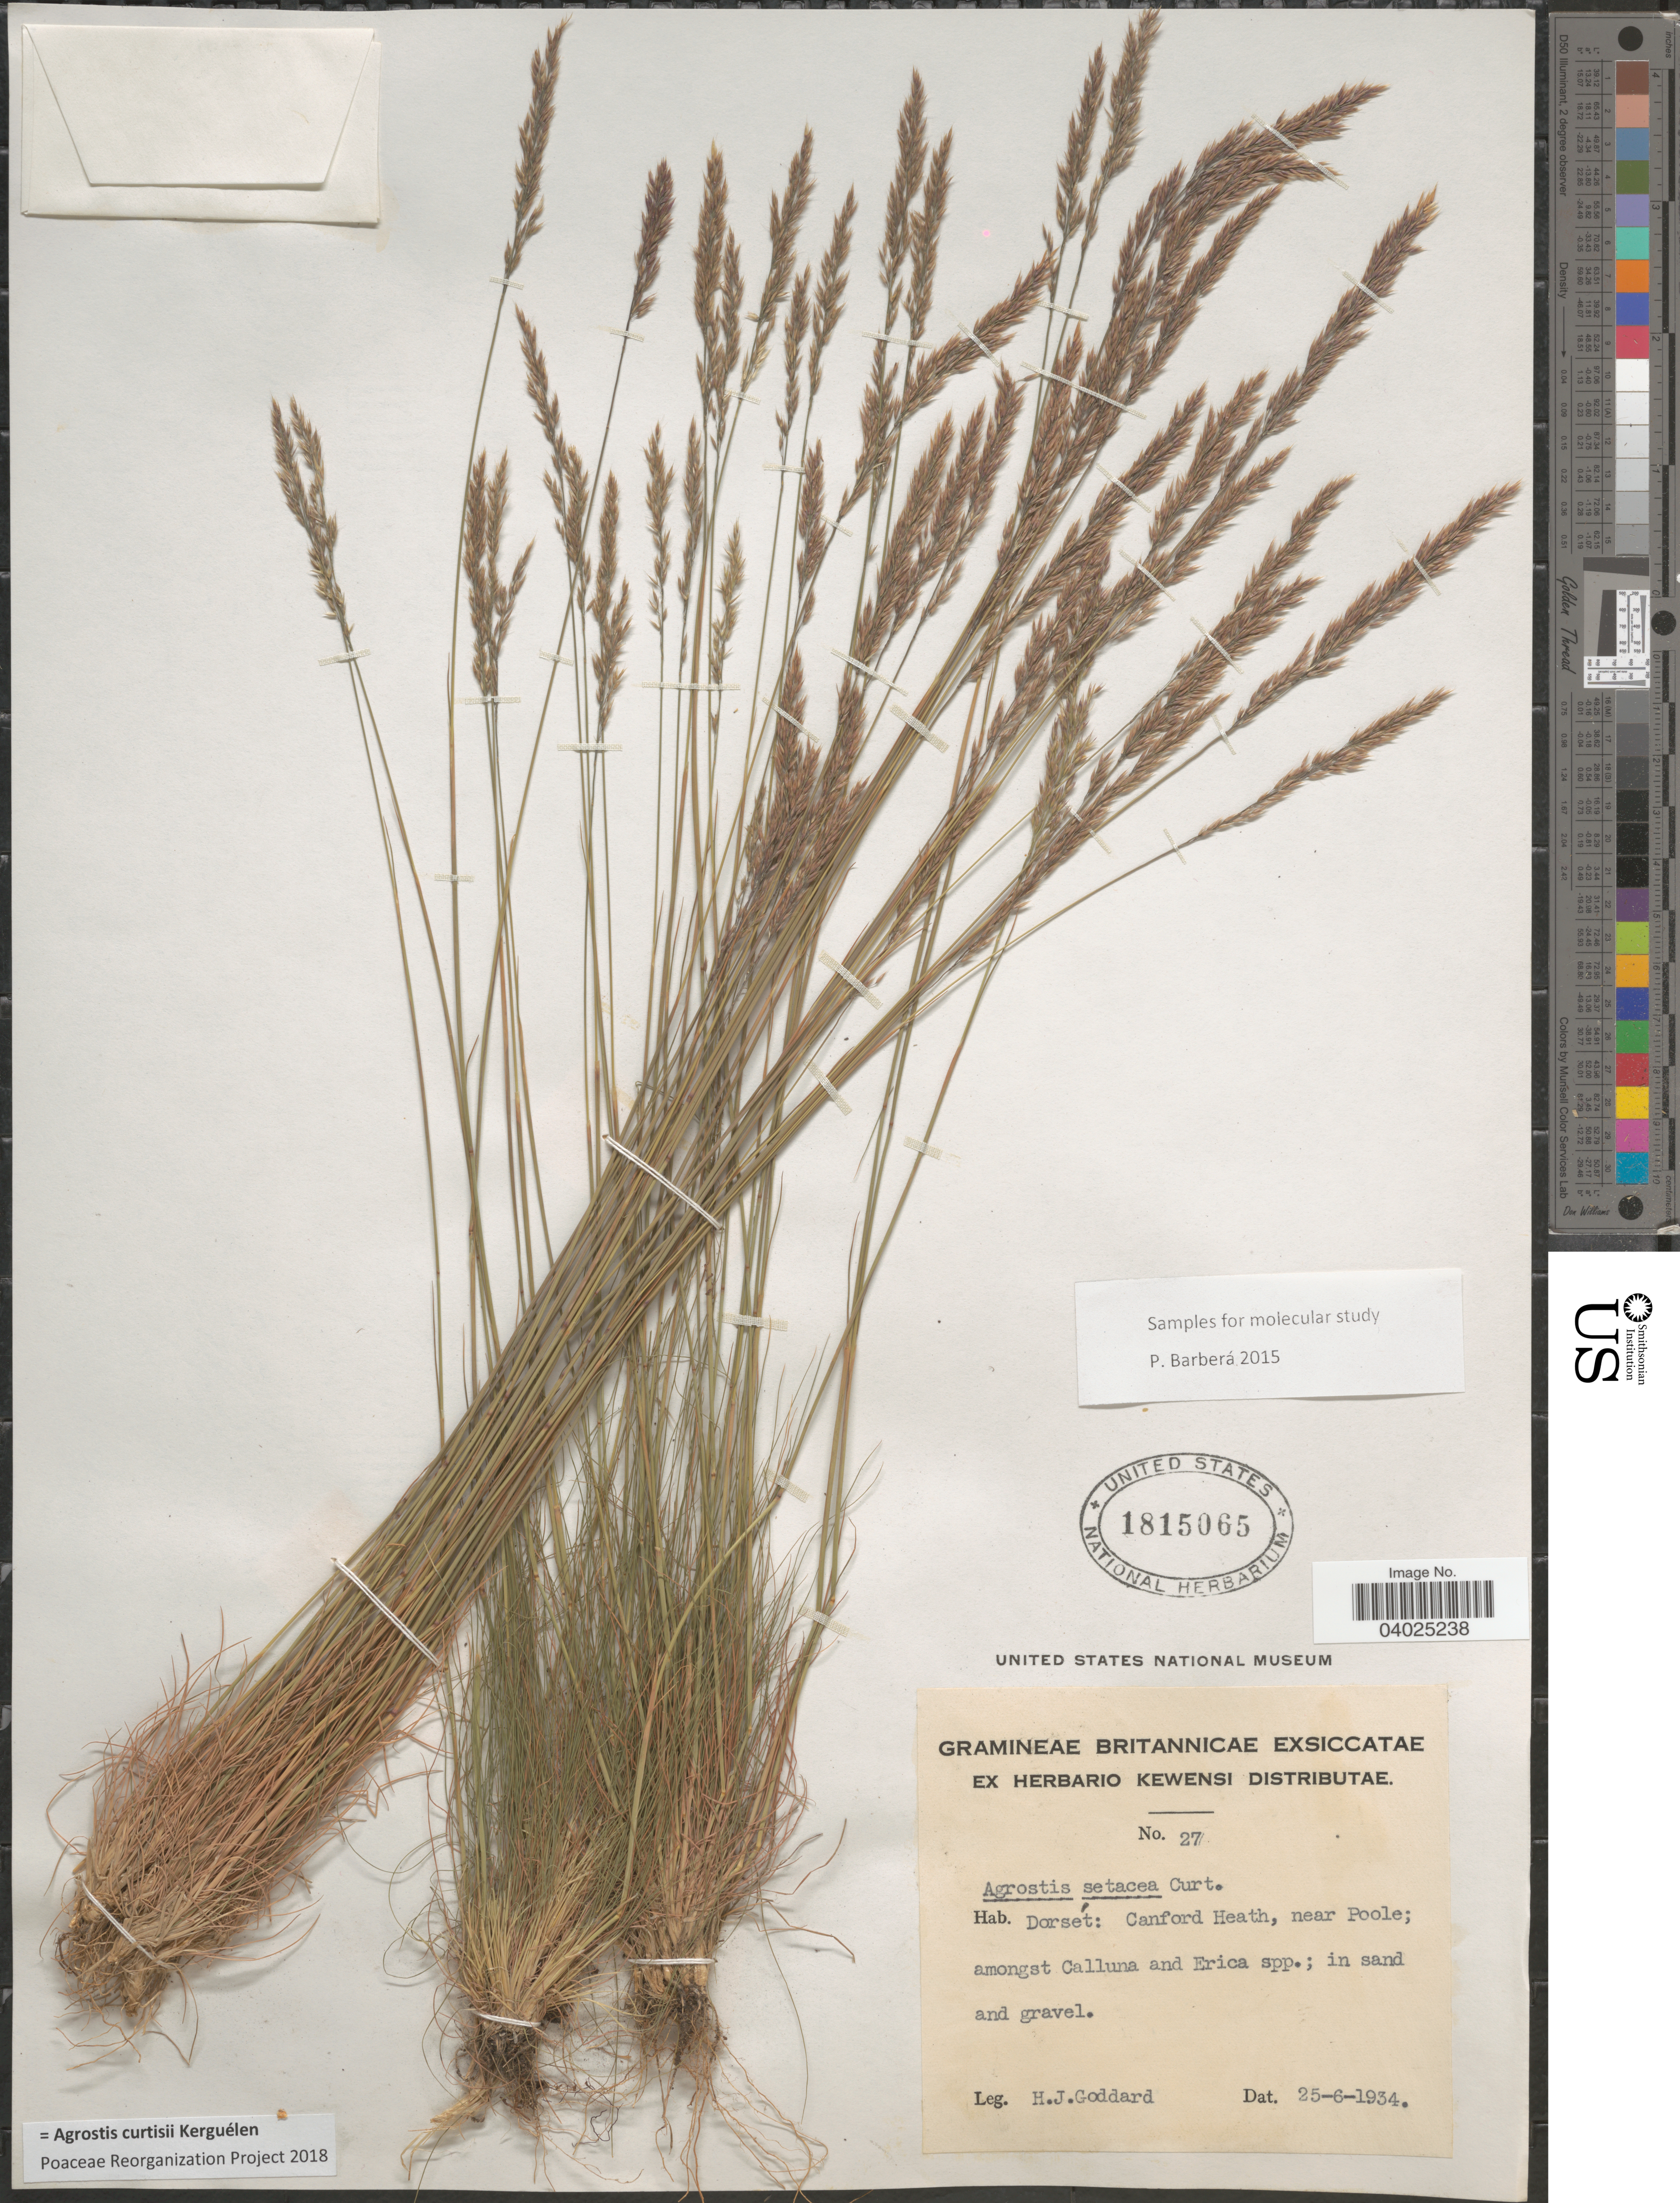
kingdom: Plantae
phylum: Tracheophyta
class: Liliopsida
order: Poales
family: Poaceae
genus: Alpagrostis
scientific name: Alpagrostis curtisii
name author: (Kerguélen) P.M. Peterson et al.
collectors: H. Goddard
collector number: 27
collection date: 1934-06-25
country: United Kingdom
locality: Dorsét: Canfors Heath, near Poole; amongst Calluna and Erica spp.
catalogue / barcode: US 1815065